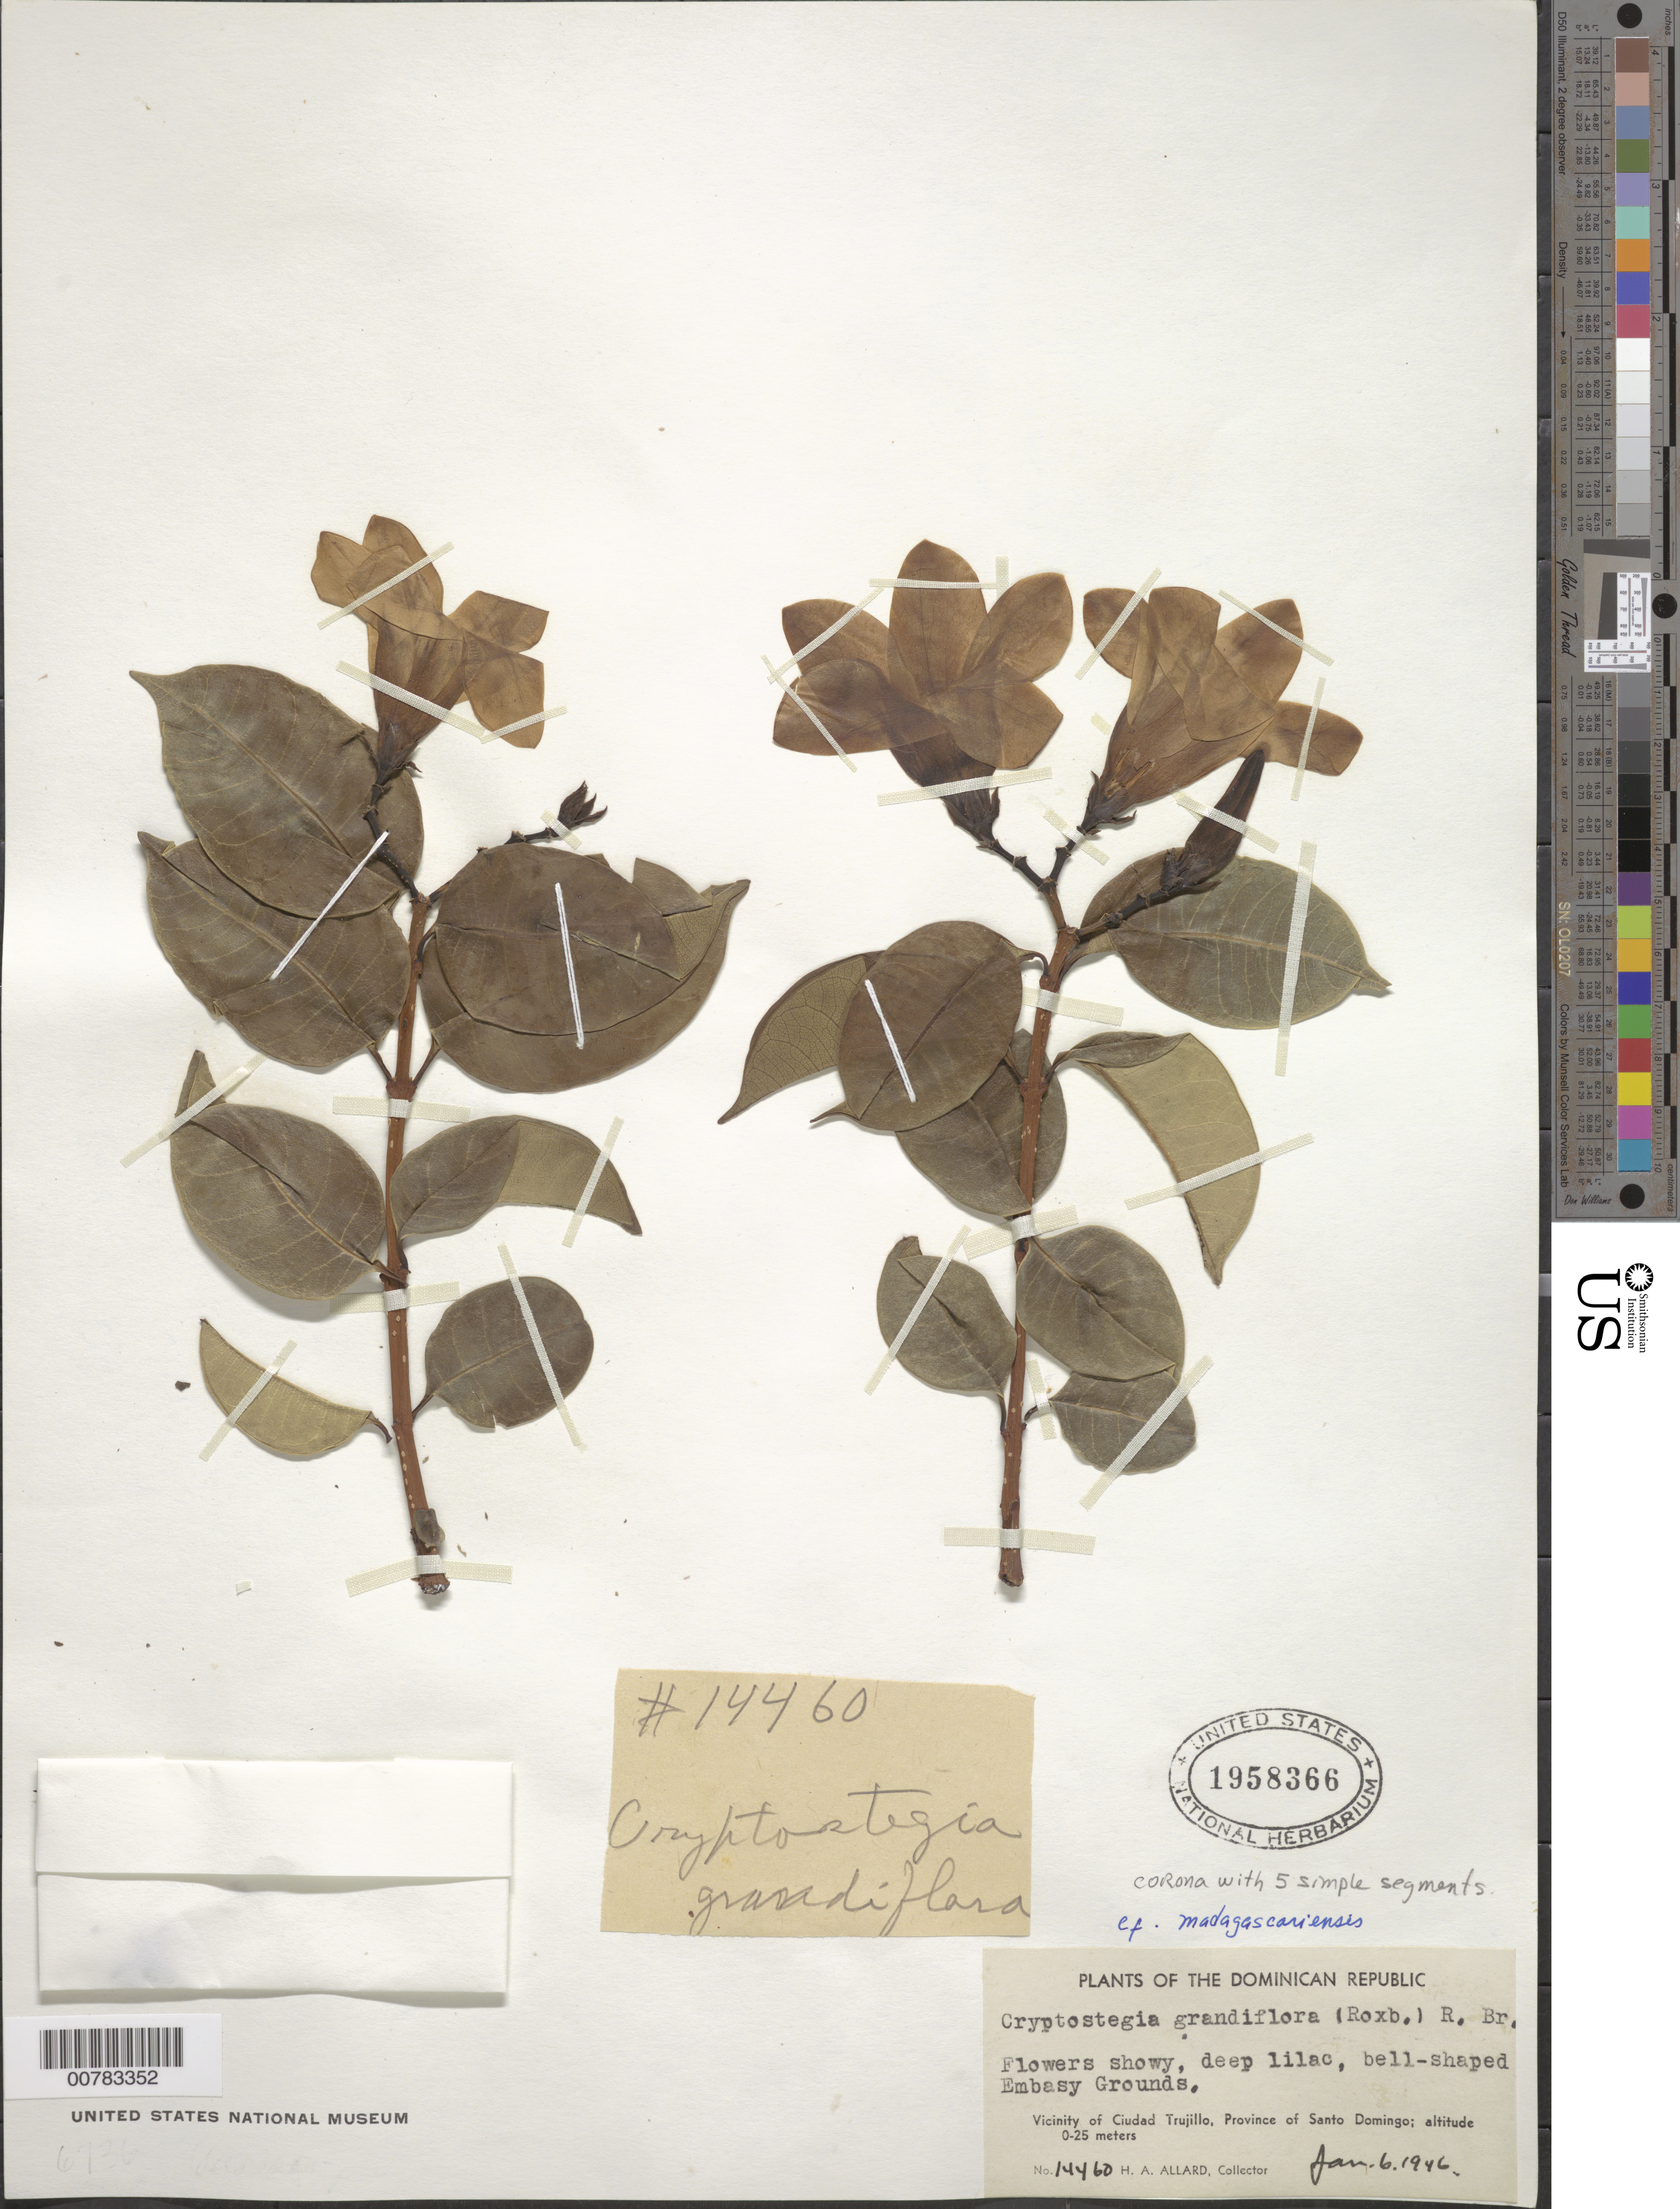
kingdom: Plantae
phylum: Tracheophyta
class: Magnoliopsida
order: Gentianales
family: Apocynaceae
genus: Cryptostegia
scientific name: Cryptostegia grandiflora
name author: Roxb. ex R. Br.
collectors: H. A. Allard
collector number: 14460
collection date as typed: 06 Jan 1946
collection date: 1946-01-06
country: Dominican Republic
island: Hispaniola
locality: Province of Santo Domingo, vicinity of Ciudad Trujillo, Embasy Grounds.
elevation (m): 0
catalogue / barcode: US 1958366